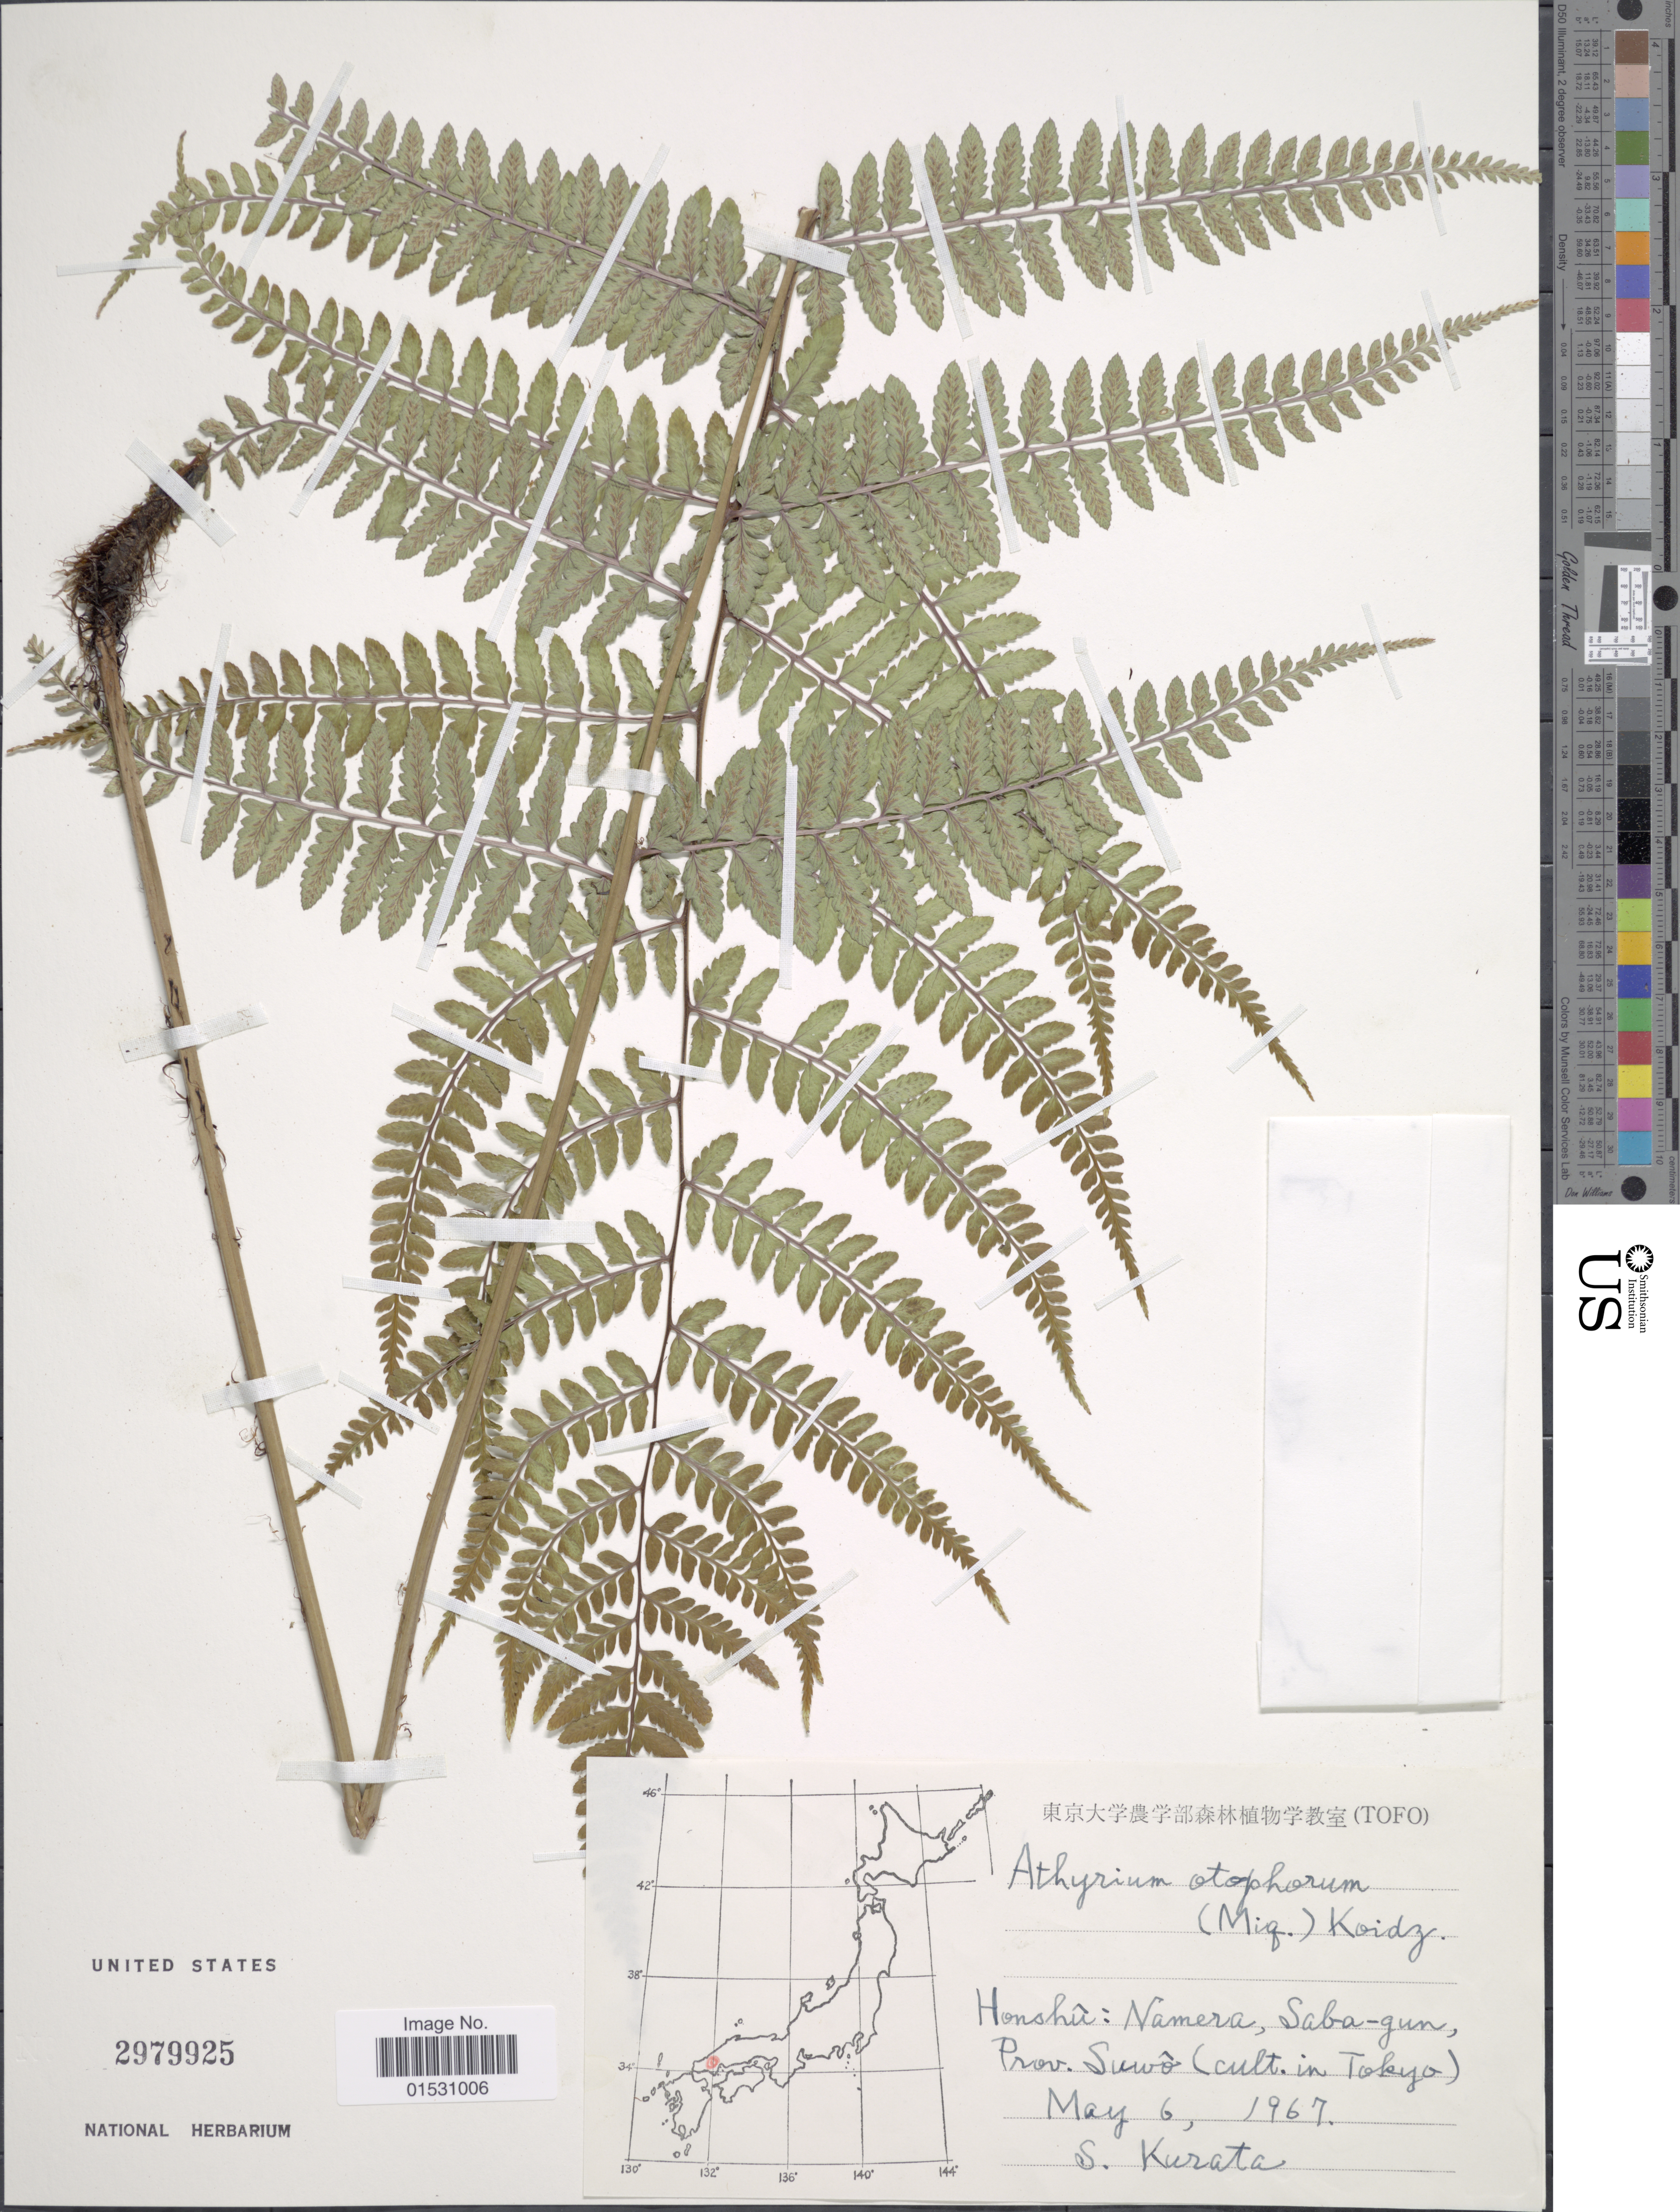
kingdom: Plantae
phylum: Tracheophyta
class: Polypodiopsida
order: Polypodiales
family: Athyriaceae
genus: Athyrium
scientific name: Athyrium otophorum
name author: (Miq.) Koidz.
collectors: Sa. Kurata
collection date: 1967-05-06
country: Japan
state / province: Tokyo, Federal City of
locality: Honshu: Namera, Saba-gun, Prov. Suwo (cult. in Tokyo).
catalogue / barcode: US 2979925